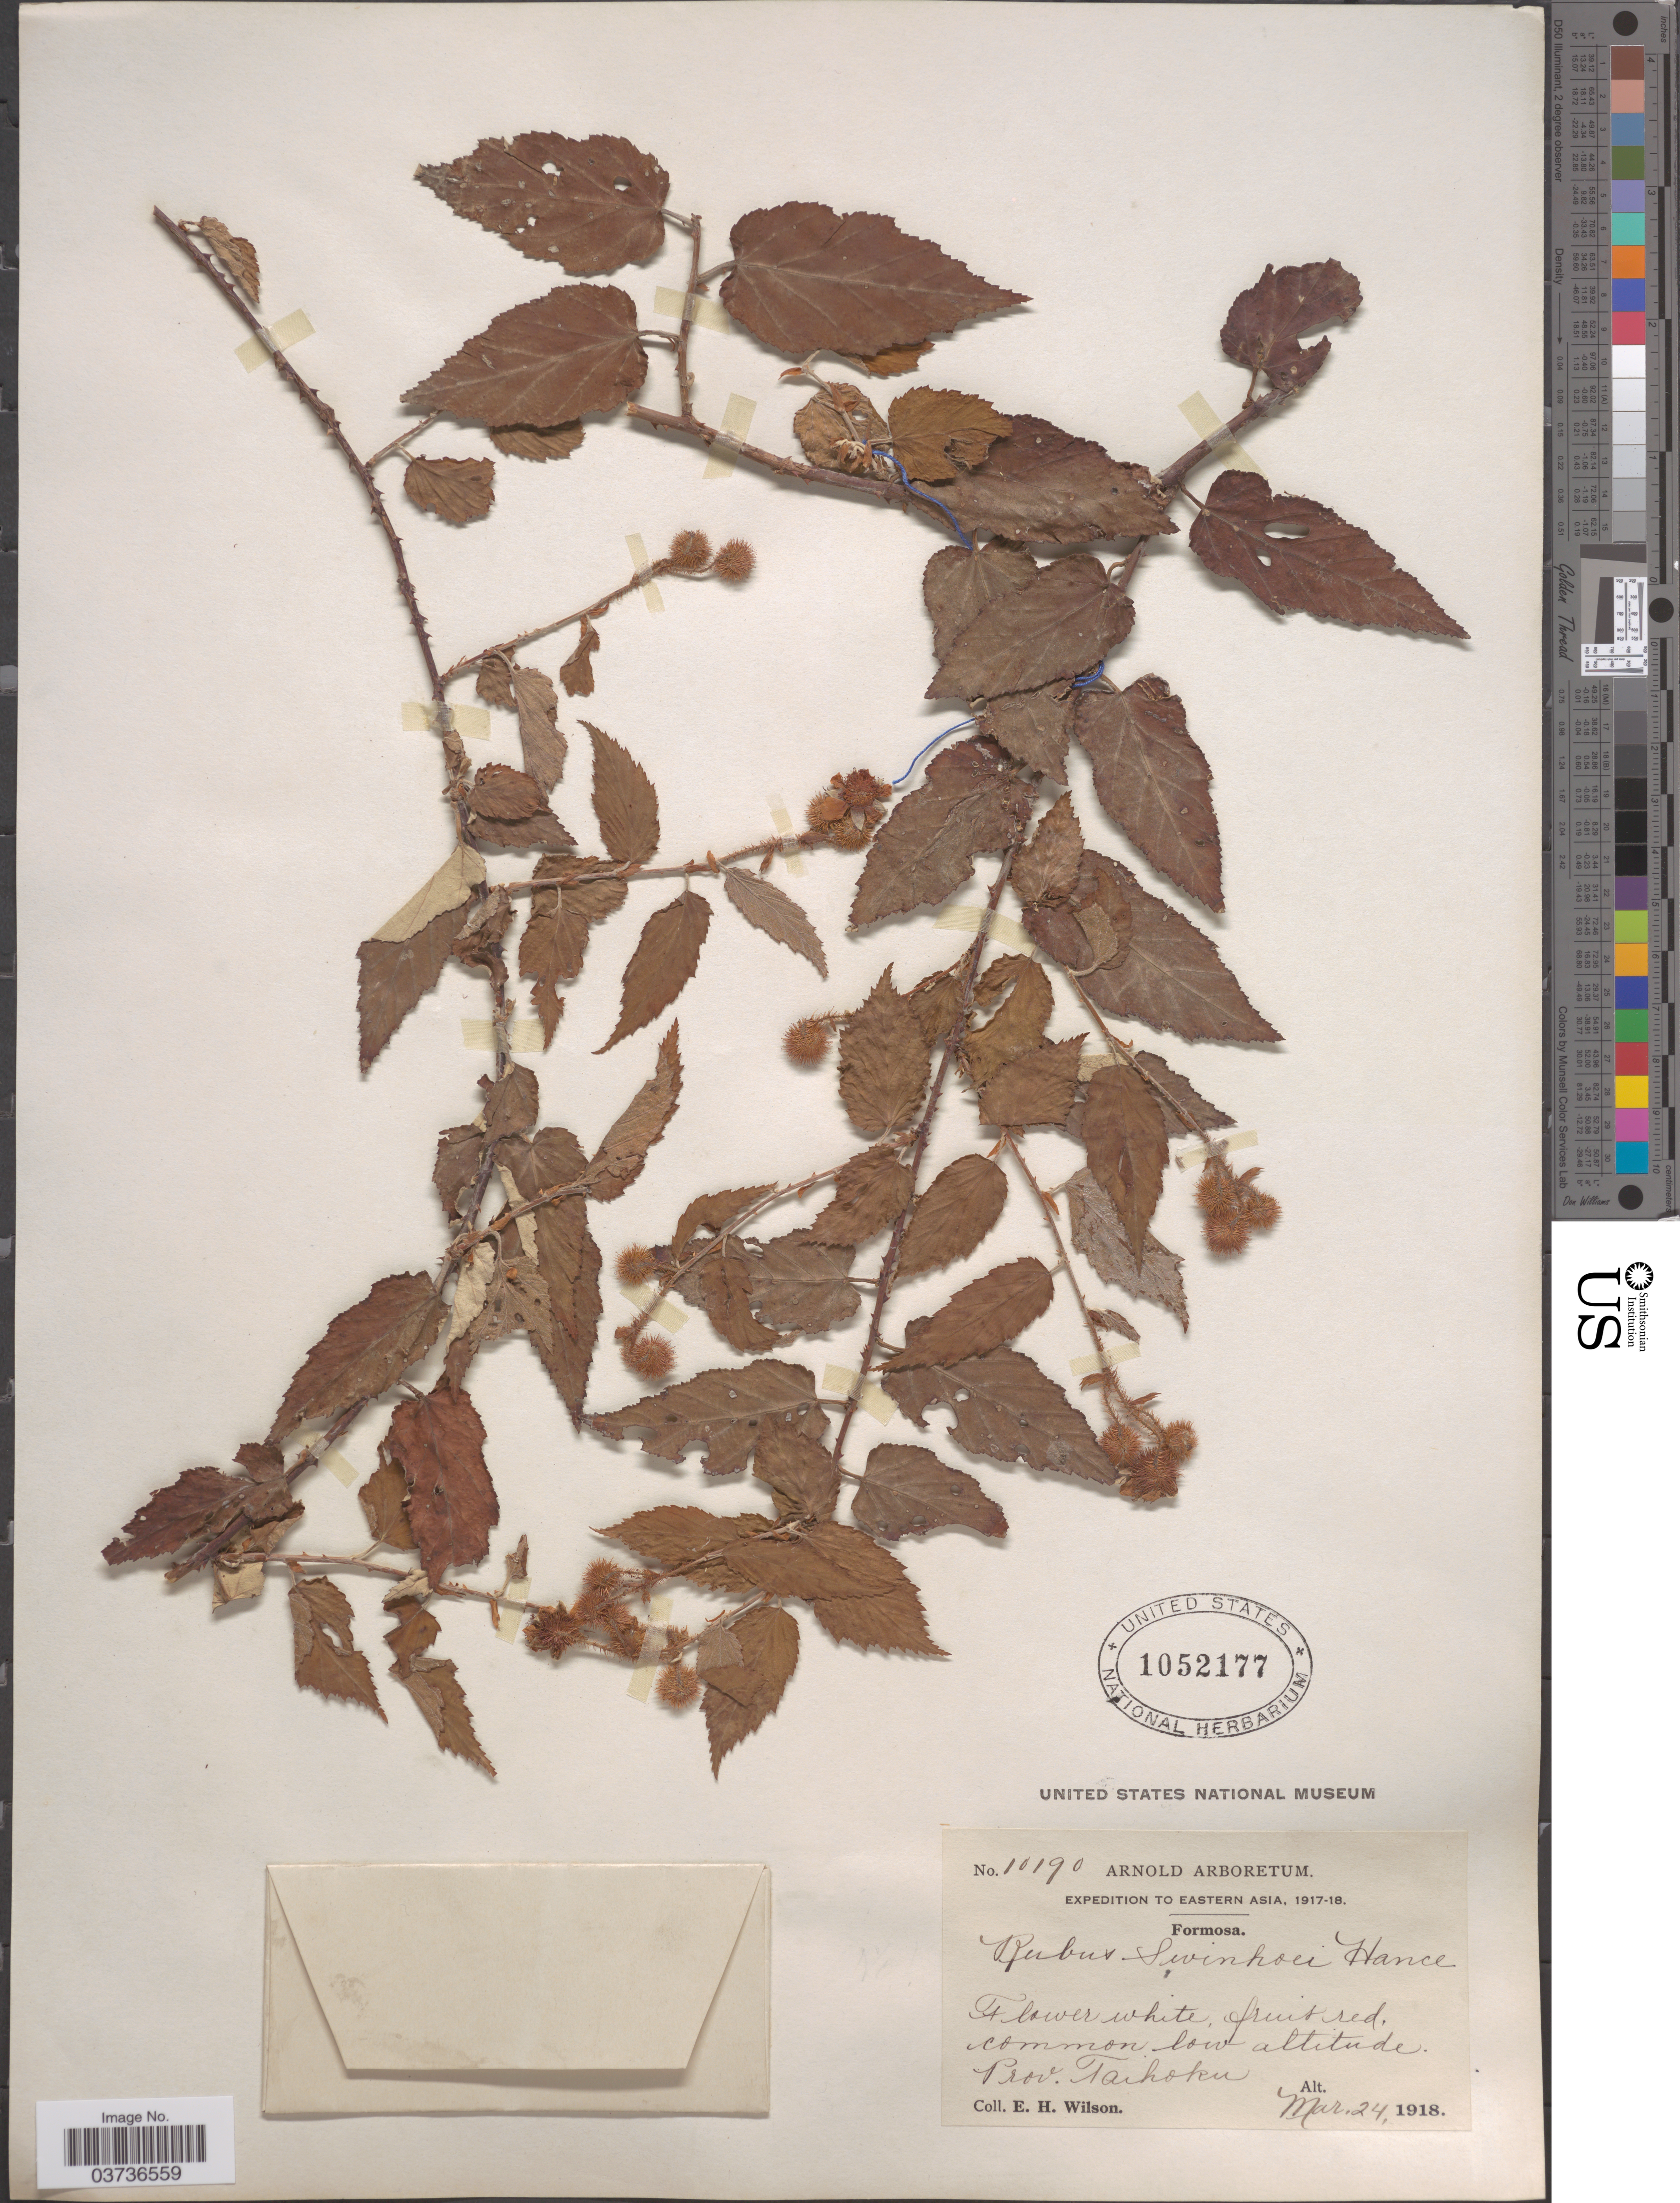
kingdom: Plantae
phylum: Tracheophyta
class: Magnoliopsida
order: Rosales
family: Rosaceae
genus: Rubus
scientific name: Rubus swinhoei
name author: Hance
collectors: E. Wilson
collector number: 10190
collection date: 1918-03-24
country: Taiwan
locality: Eastern Asia. Formosa. Prov. Taihoku.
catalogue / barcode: US 1052177